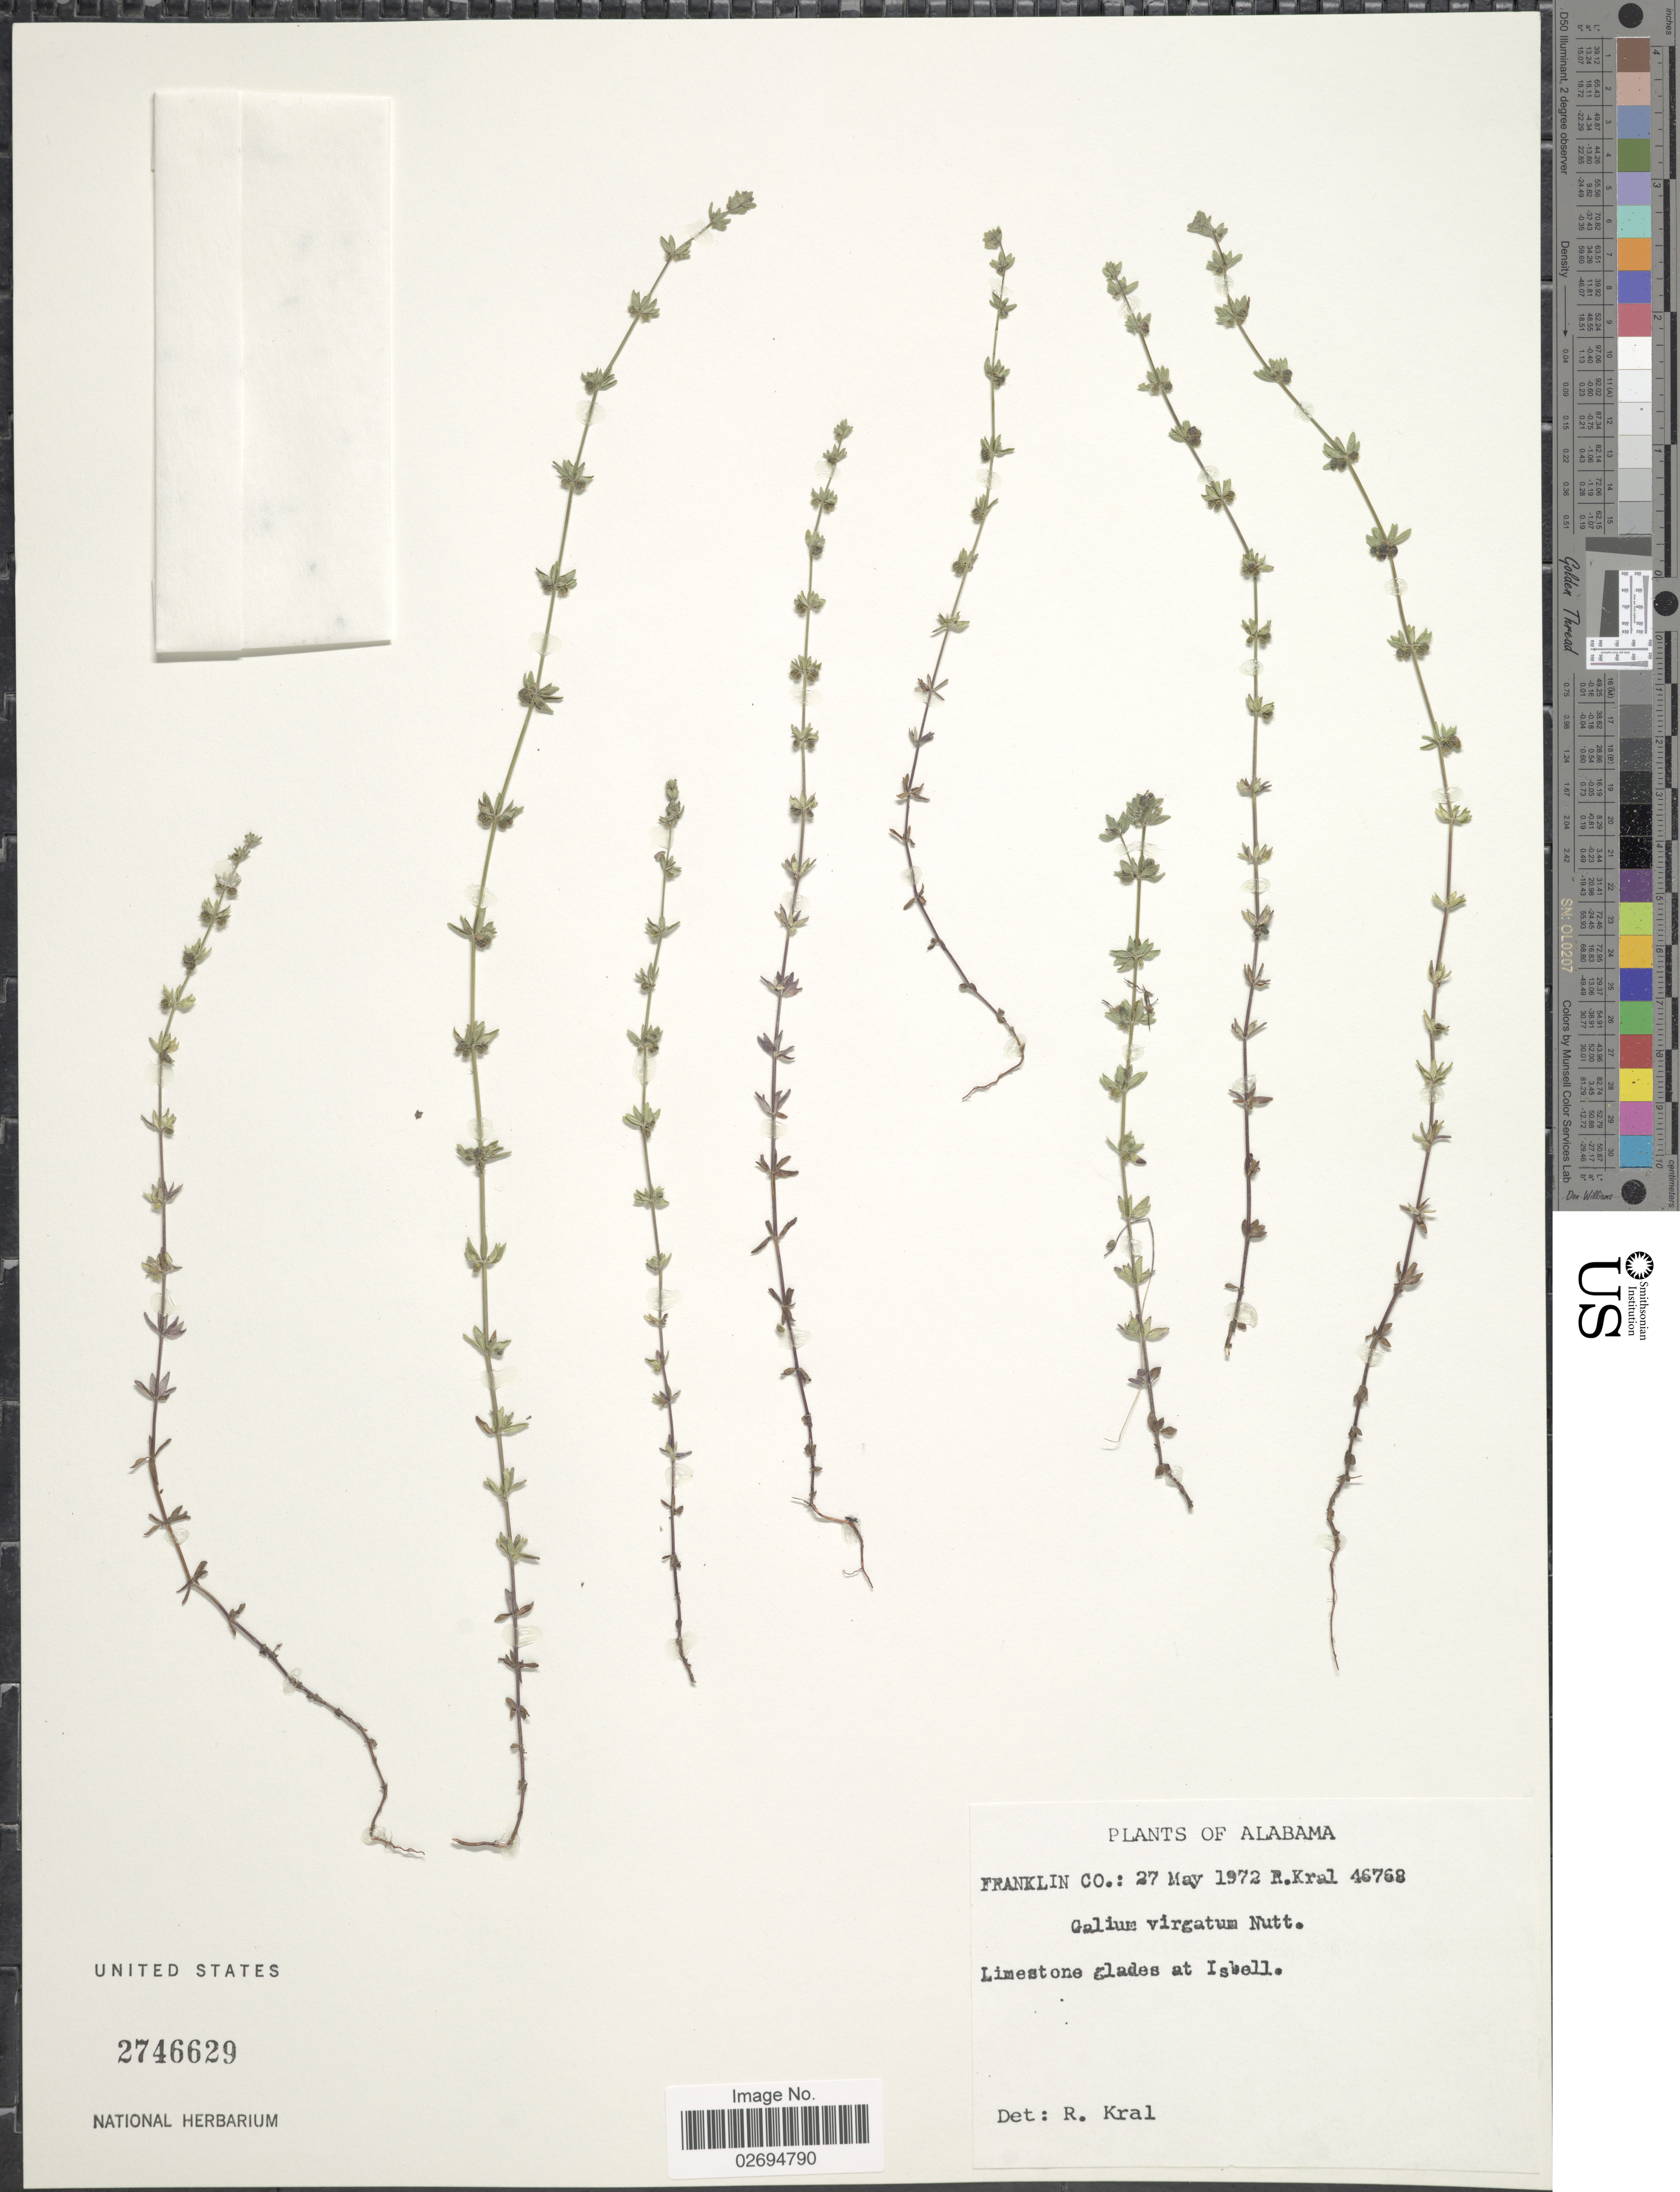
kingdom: Plantae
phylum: Tracheophyta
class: Magnoliopsida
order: Gentianales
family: Rubiaceae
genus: Galium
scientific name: Galium virgatum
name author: Nutt.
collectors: R. Kral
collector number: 46768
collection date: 1972-05-27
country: United States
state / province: Alabama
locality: Franklin Co: Limestone glades at Isabell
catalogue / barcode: US 2746629